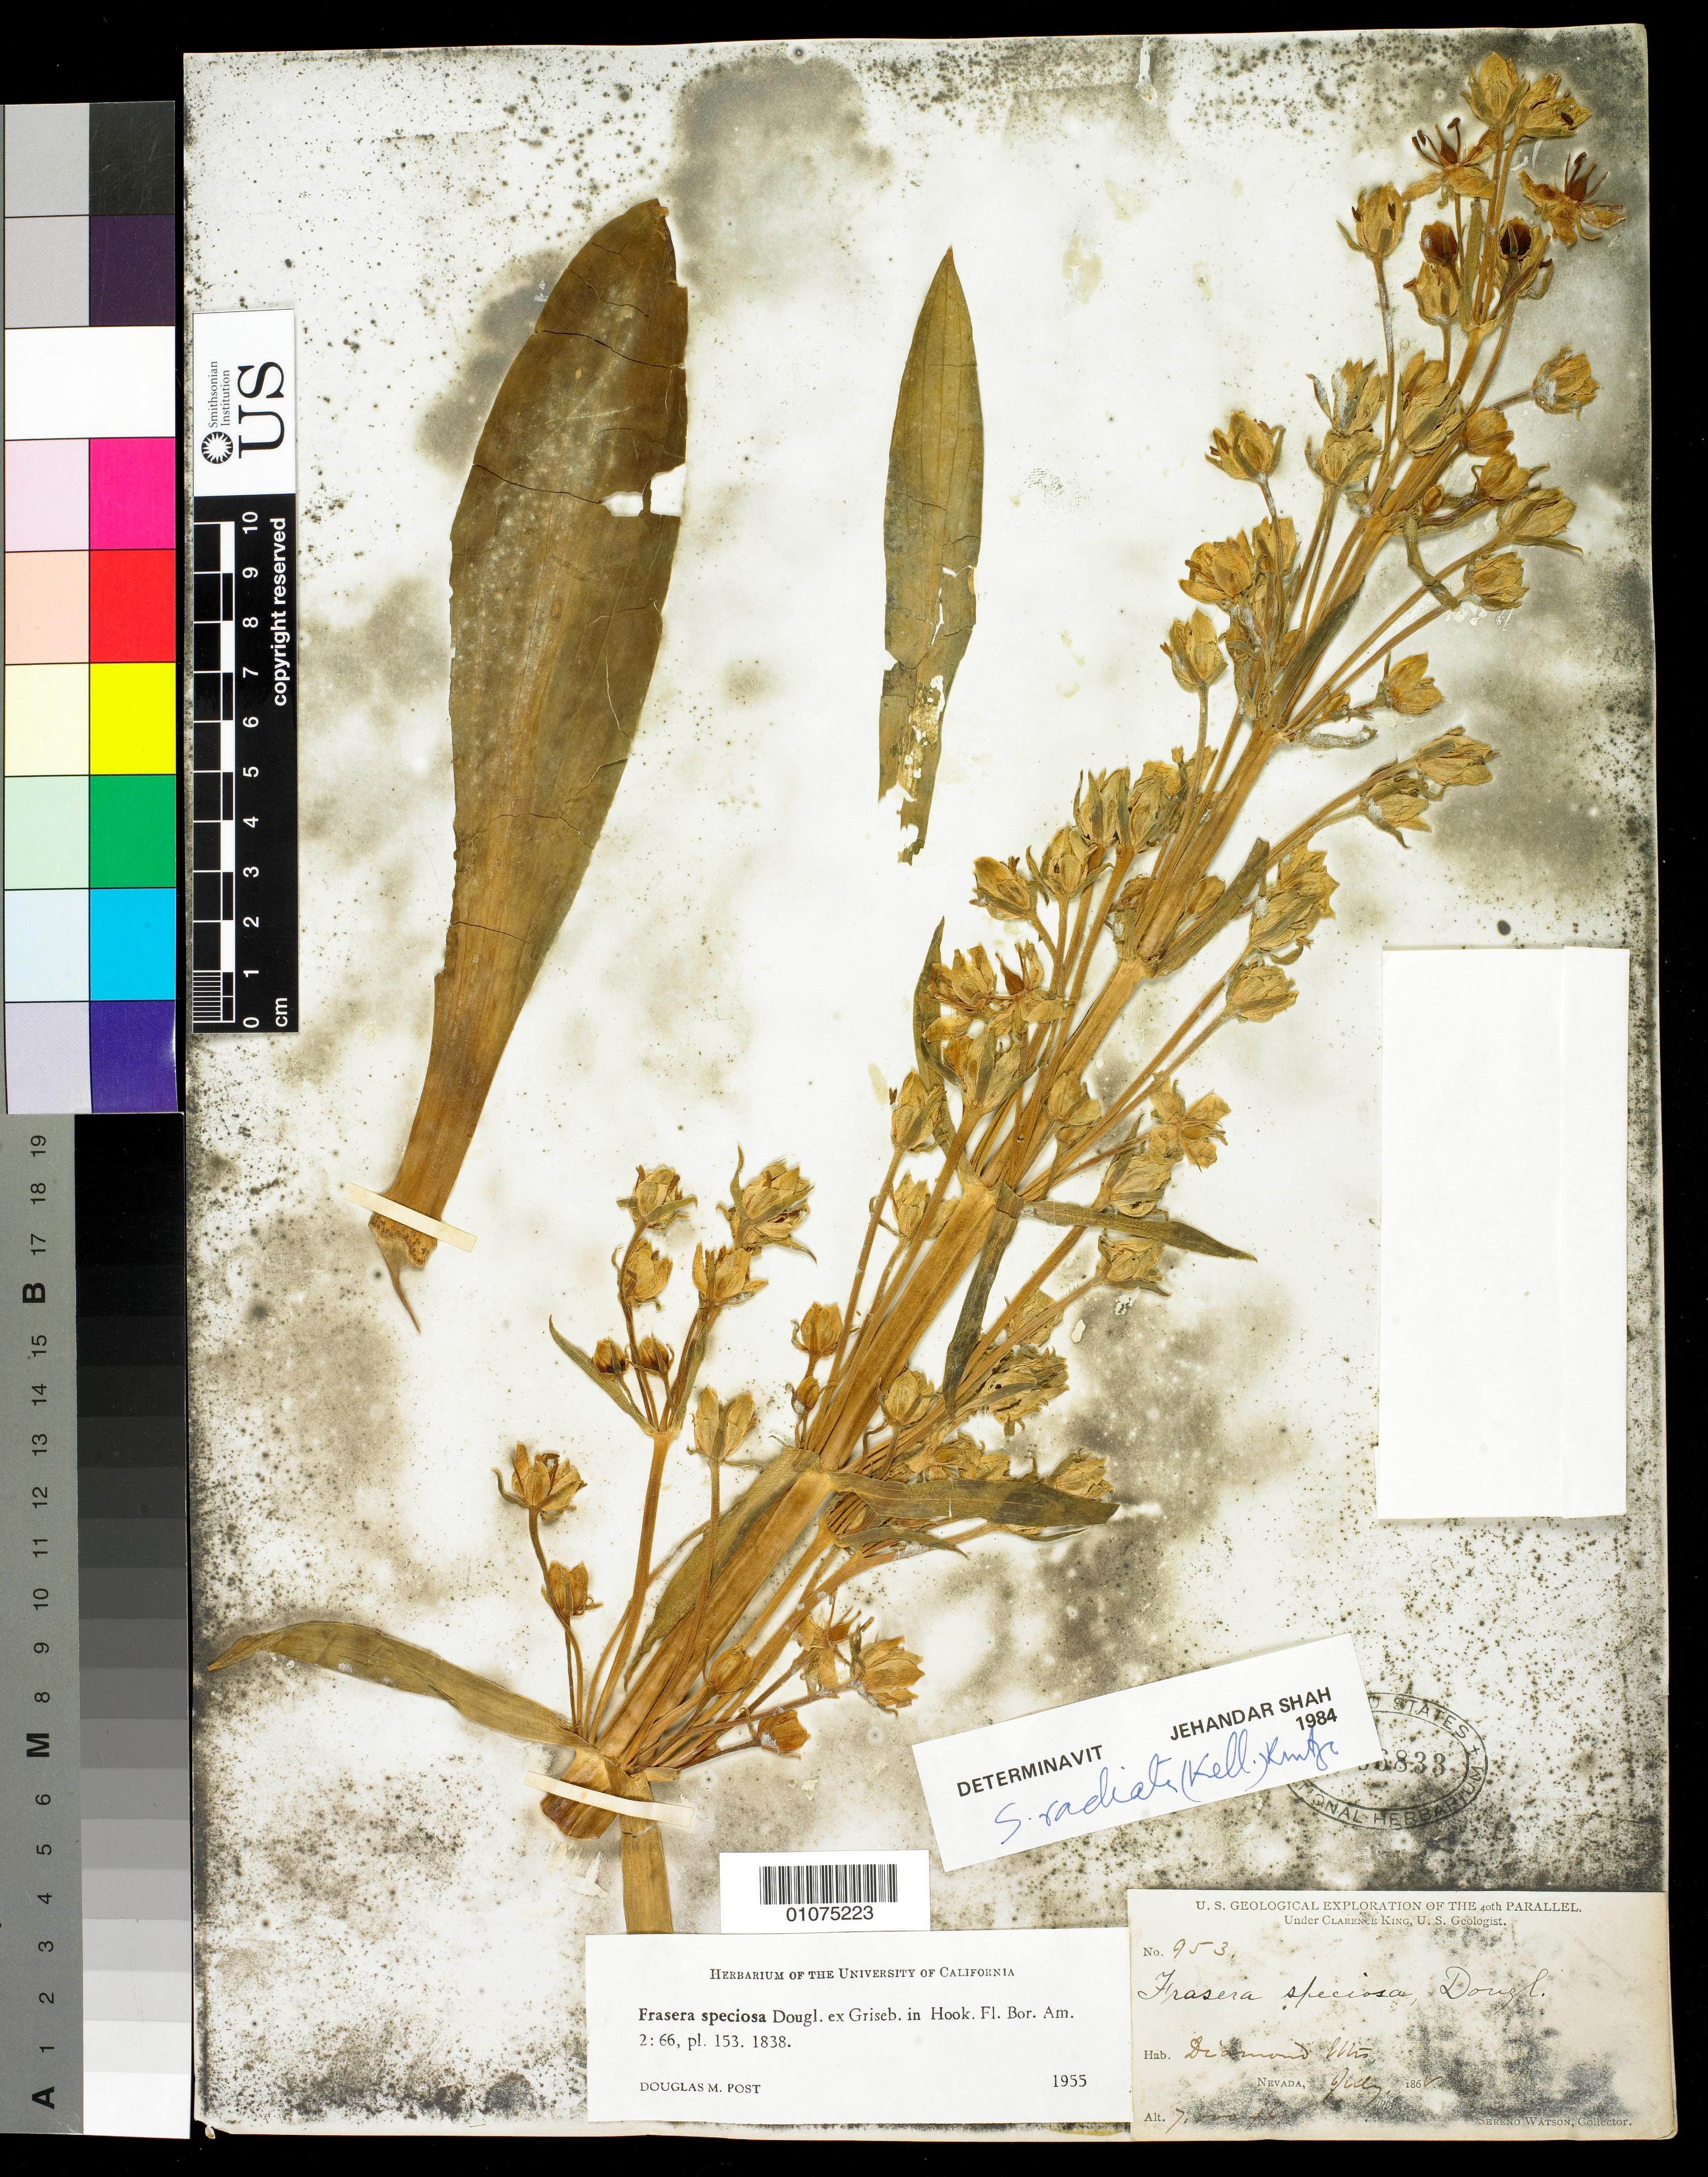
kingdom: Plantae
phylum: Tracheophyta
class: Magnoliopsida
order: Gentianales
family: Gentianaceae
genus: Swertia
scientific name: Swertia radiata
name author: (Kellogg) Kuntze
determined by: Shah, Jehander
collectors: S. Watson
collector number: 953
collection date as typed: Jul 1868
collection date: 1868-07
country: United States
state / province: Nevada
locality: Diamond Mts.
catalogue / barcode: US 66833